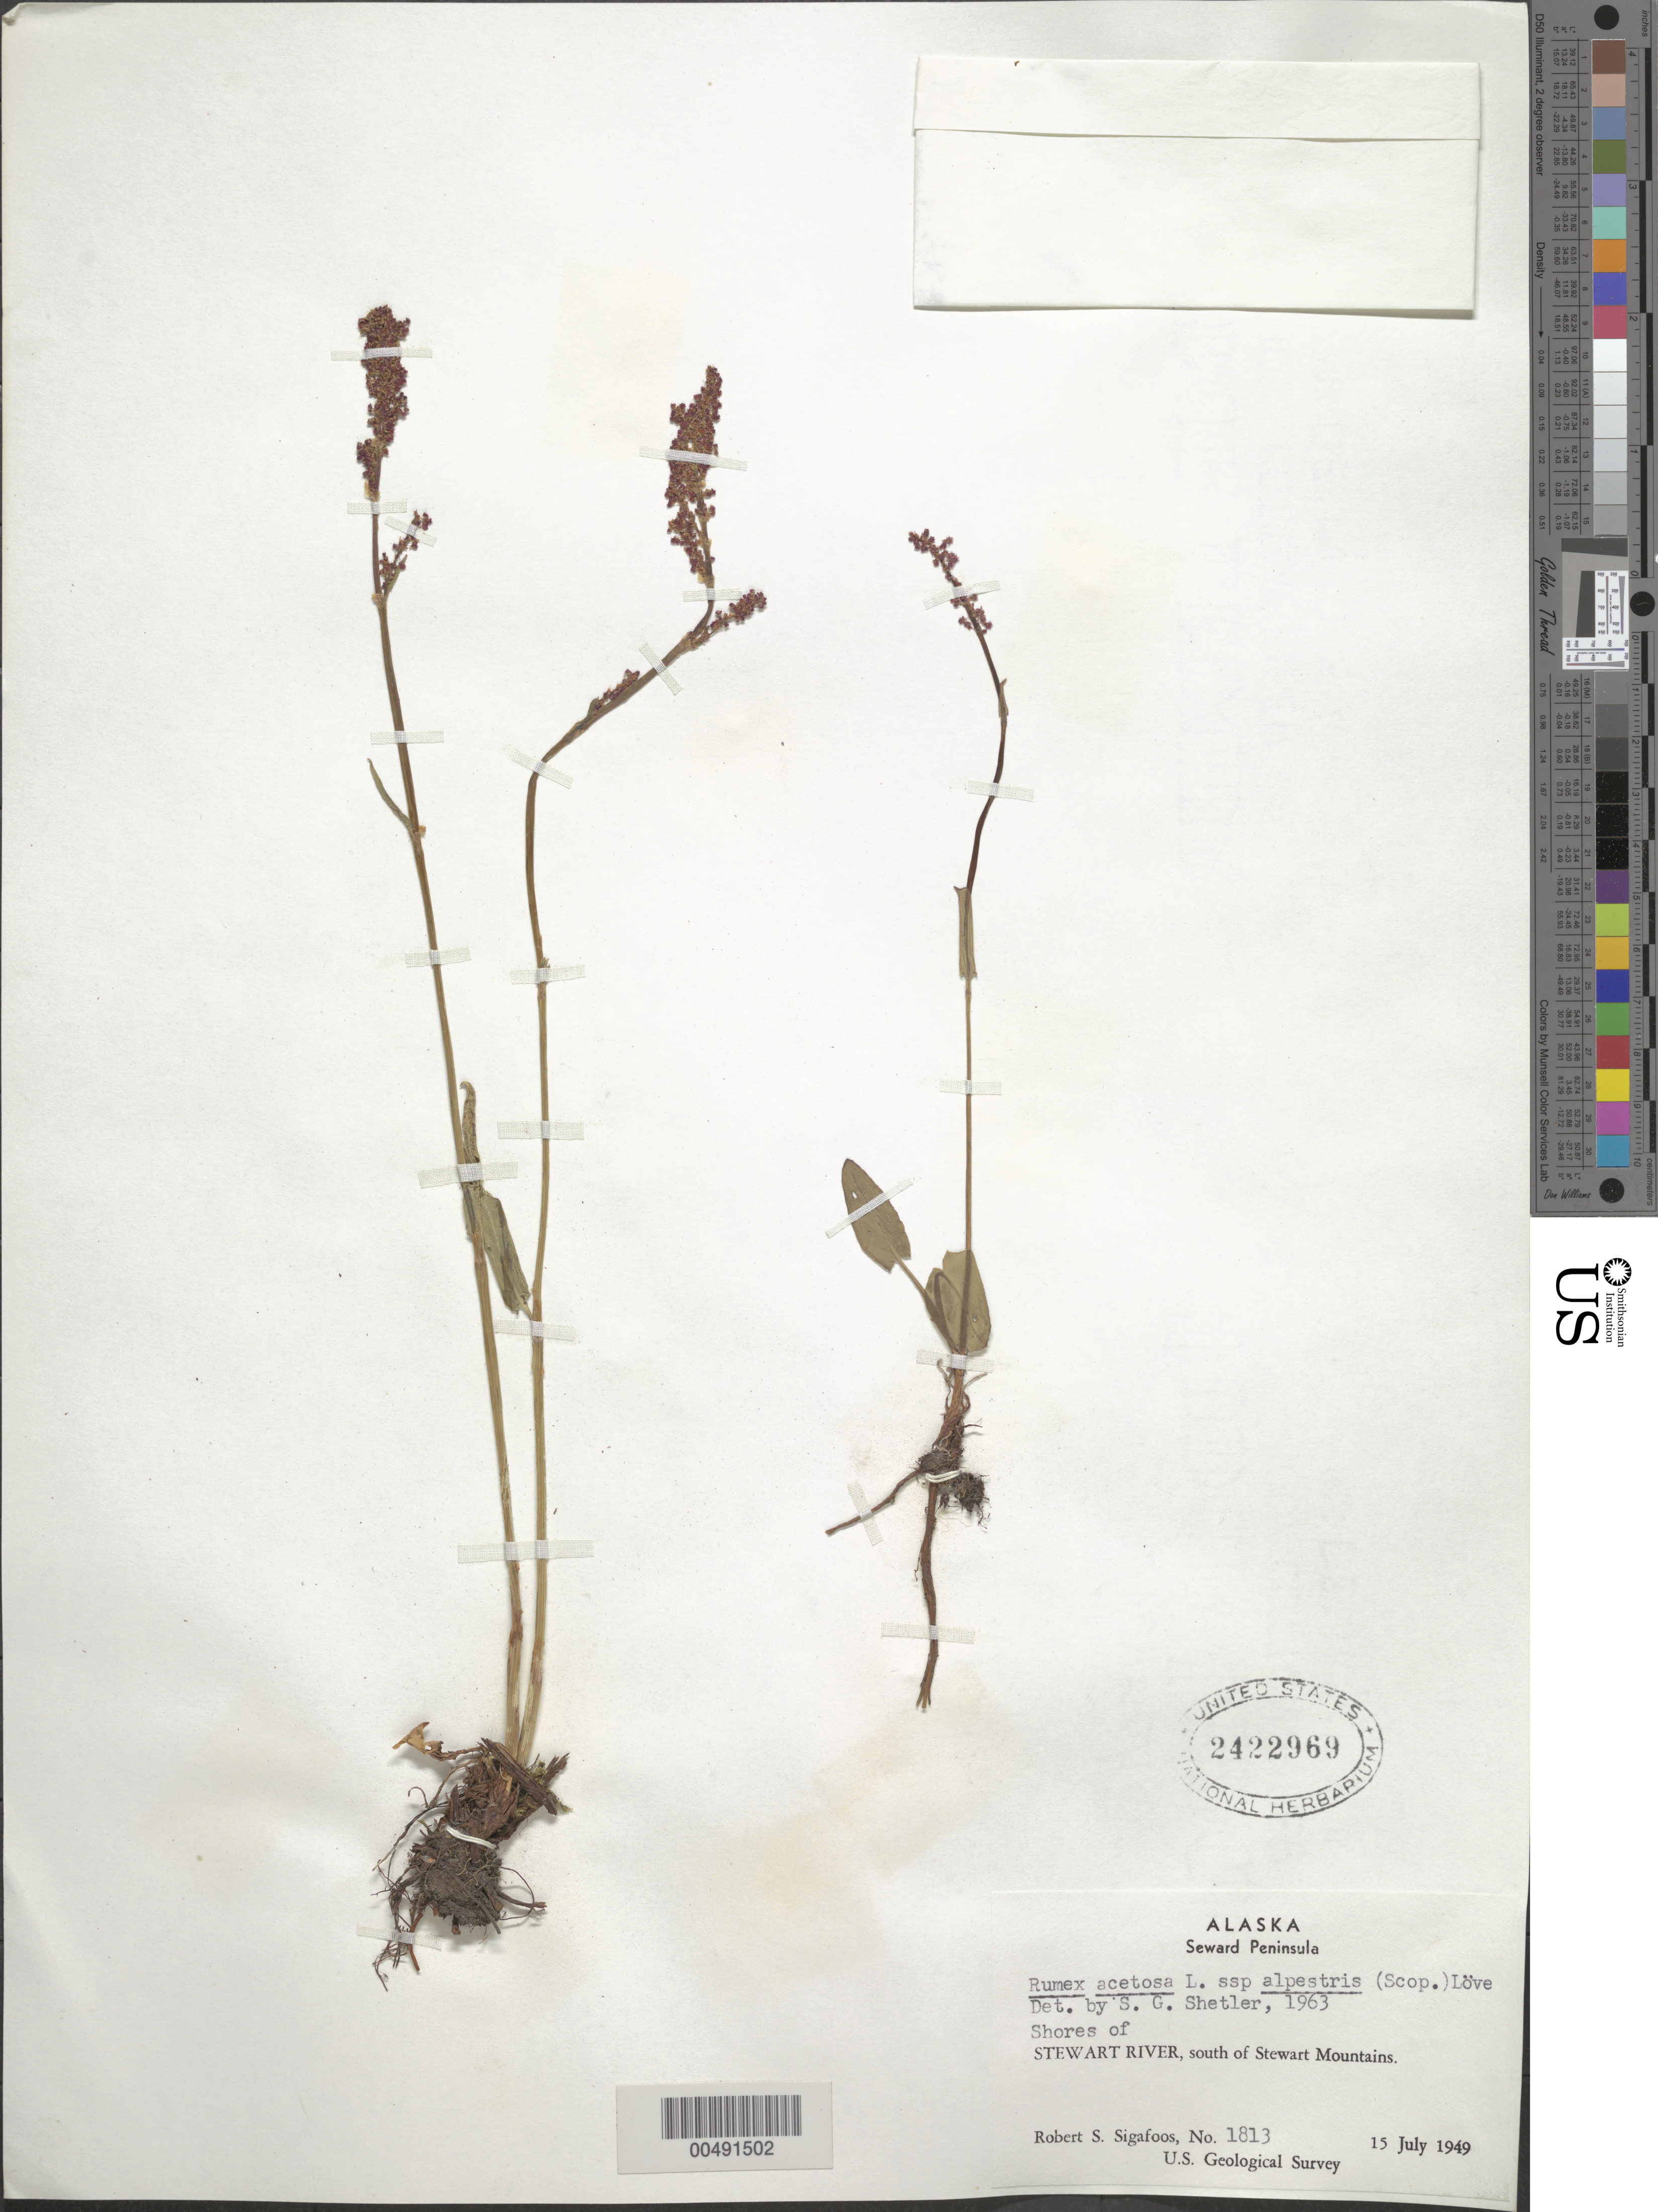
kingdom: Plantae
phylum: Tracheophyta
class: Magnoliopsida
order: Caryophyllales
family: Polygonaceae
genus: Rumex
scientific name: Rumex acetosa subsp. alpestris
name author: (Scop.) Á. Löve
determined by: Shetler, Stanwyn G., (US), NMNH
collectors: R. Sigafoos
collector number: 1813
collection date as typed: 15 Jul 1949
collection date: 1949-07-15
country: United States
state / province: Alaska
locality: Seward Peninsula, shores of Stewart River, south of Stewart mountains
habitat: shore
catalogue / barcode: US 2422969